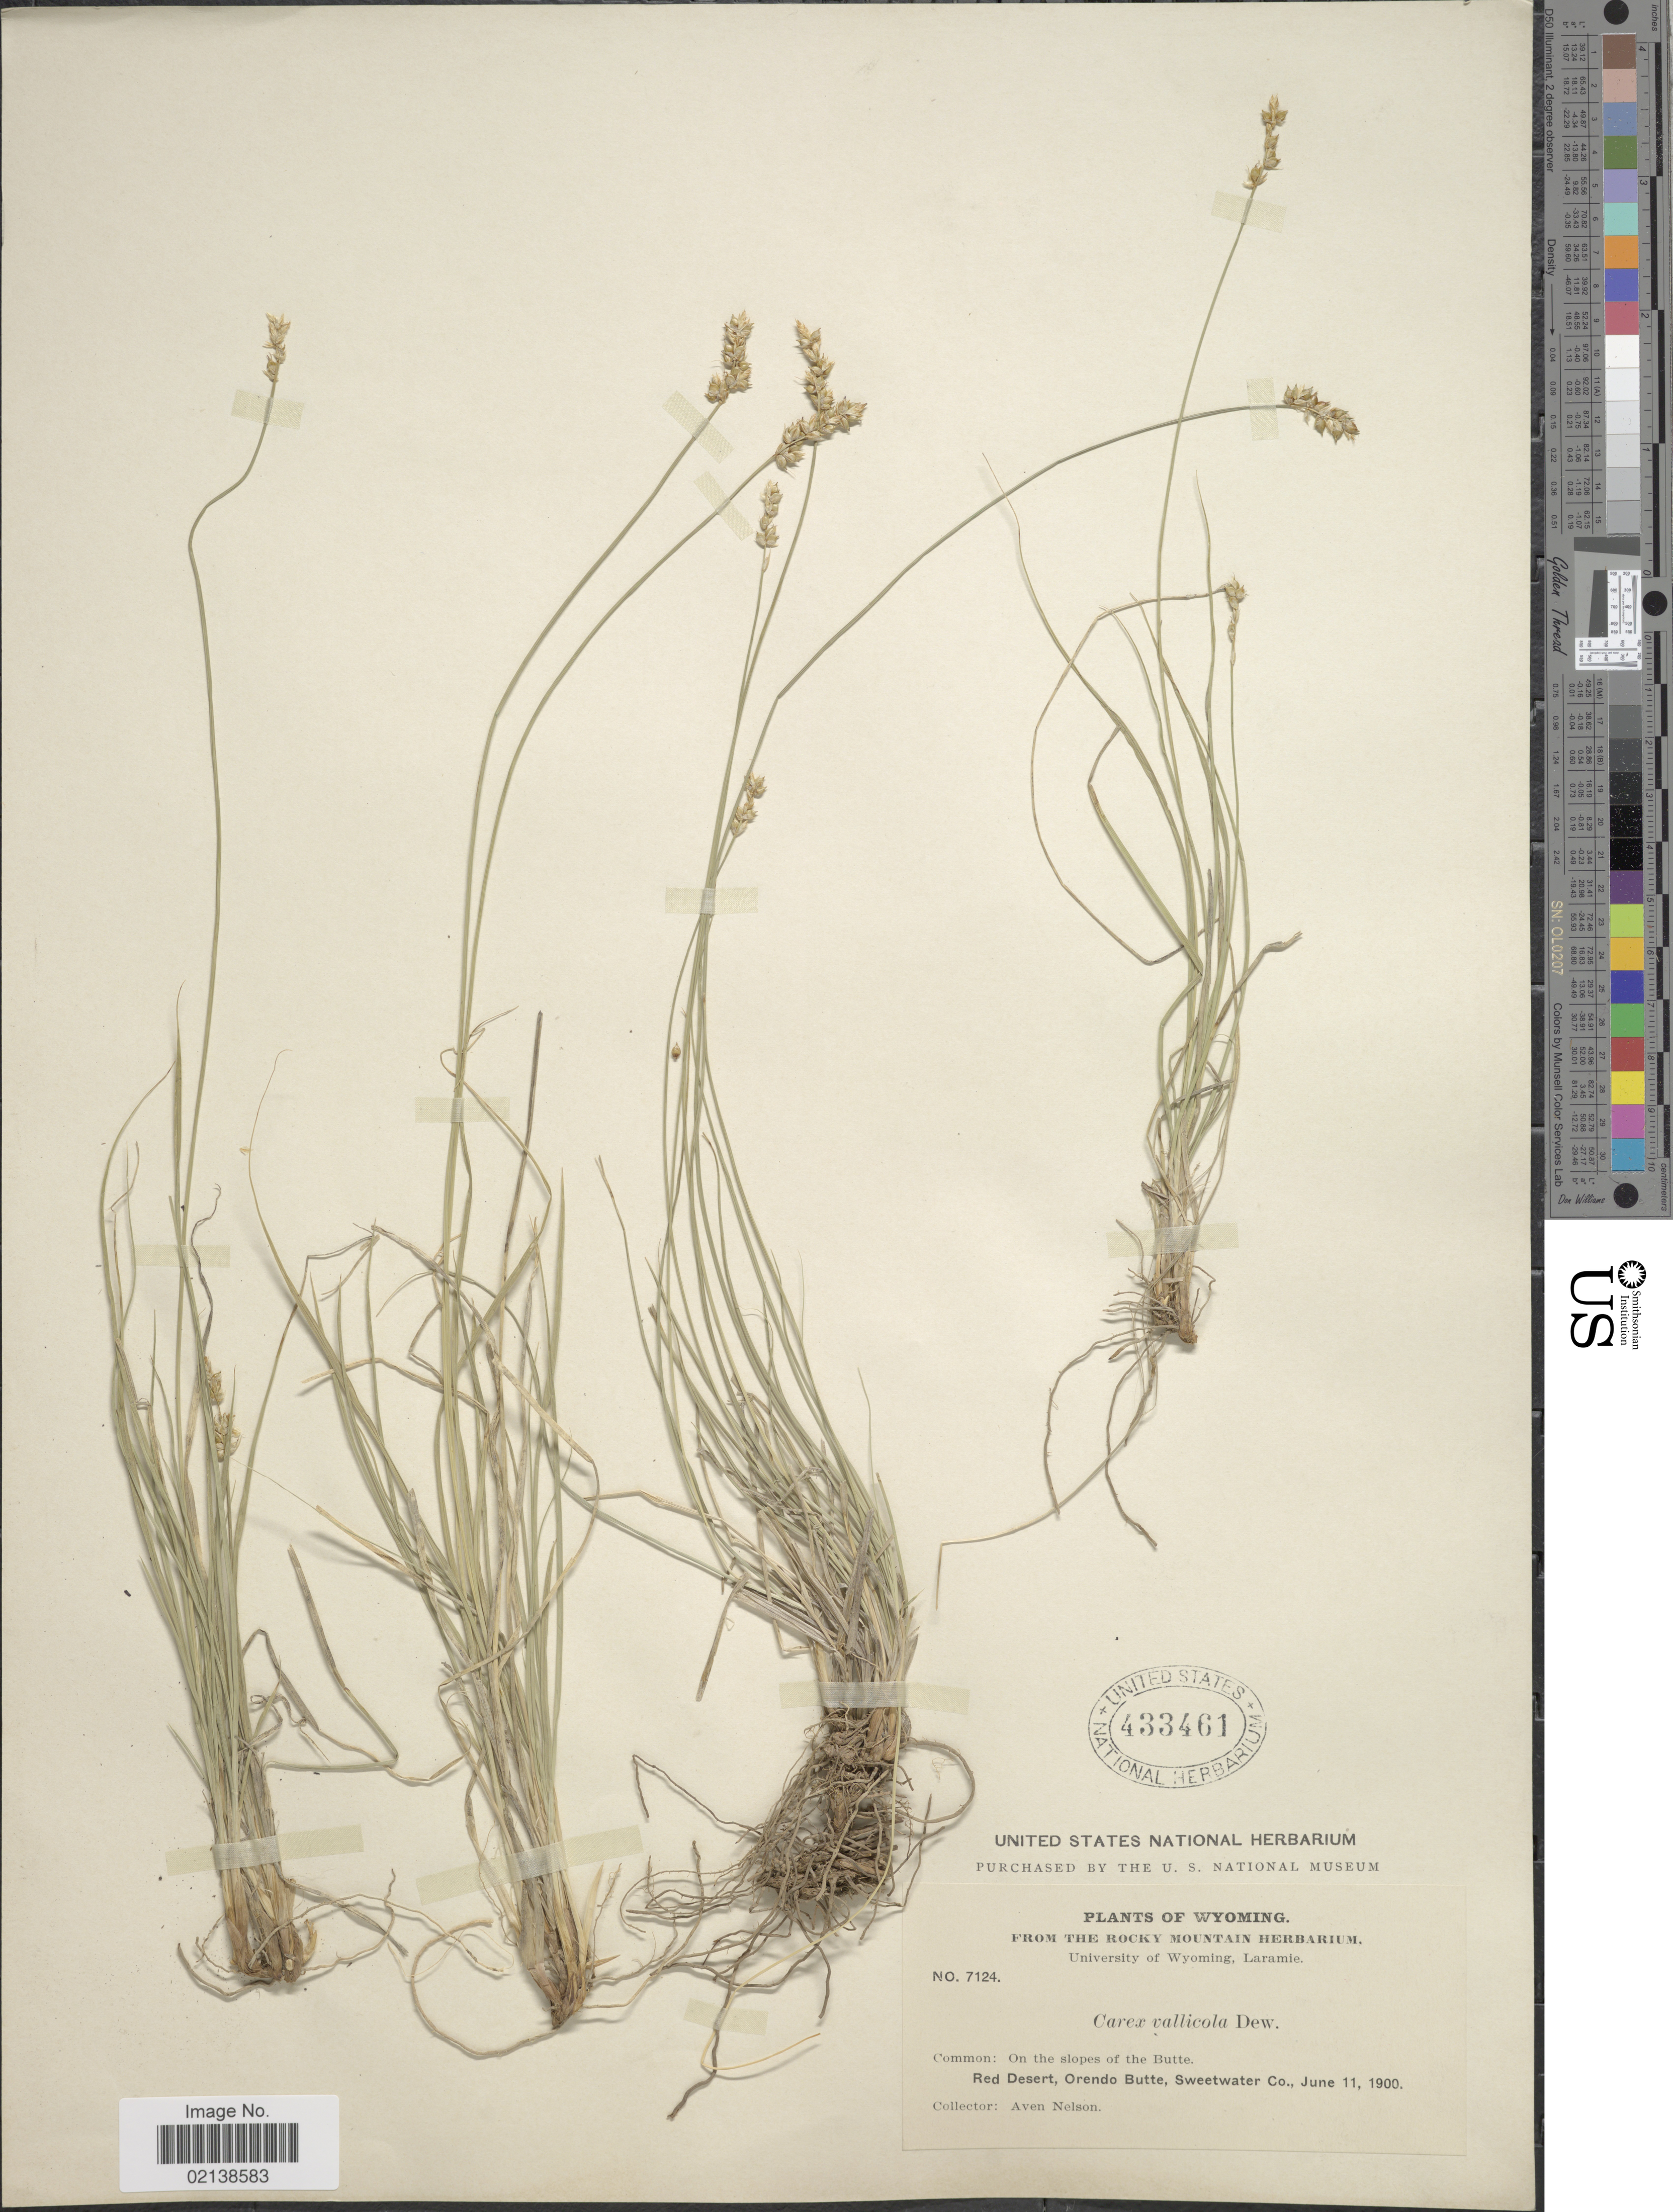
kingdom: Plantae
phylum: Tracheophyta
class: Liliopsida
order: Poales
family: Cyperaceae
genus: Carex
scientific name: Carex vallicola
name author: Dewey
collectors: A. Nelson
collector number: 7124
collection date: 1900-06-11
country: United States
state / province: Wyoming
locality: Red Desert, Orendo Butte, Sweetwater Co.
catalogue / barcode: US 433461